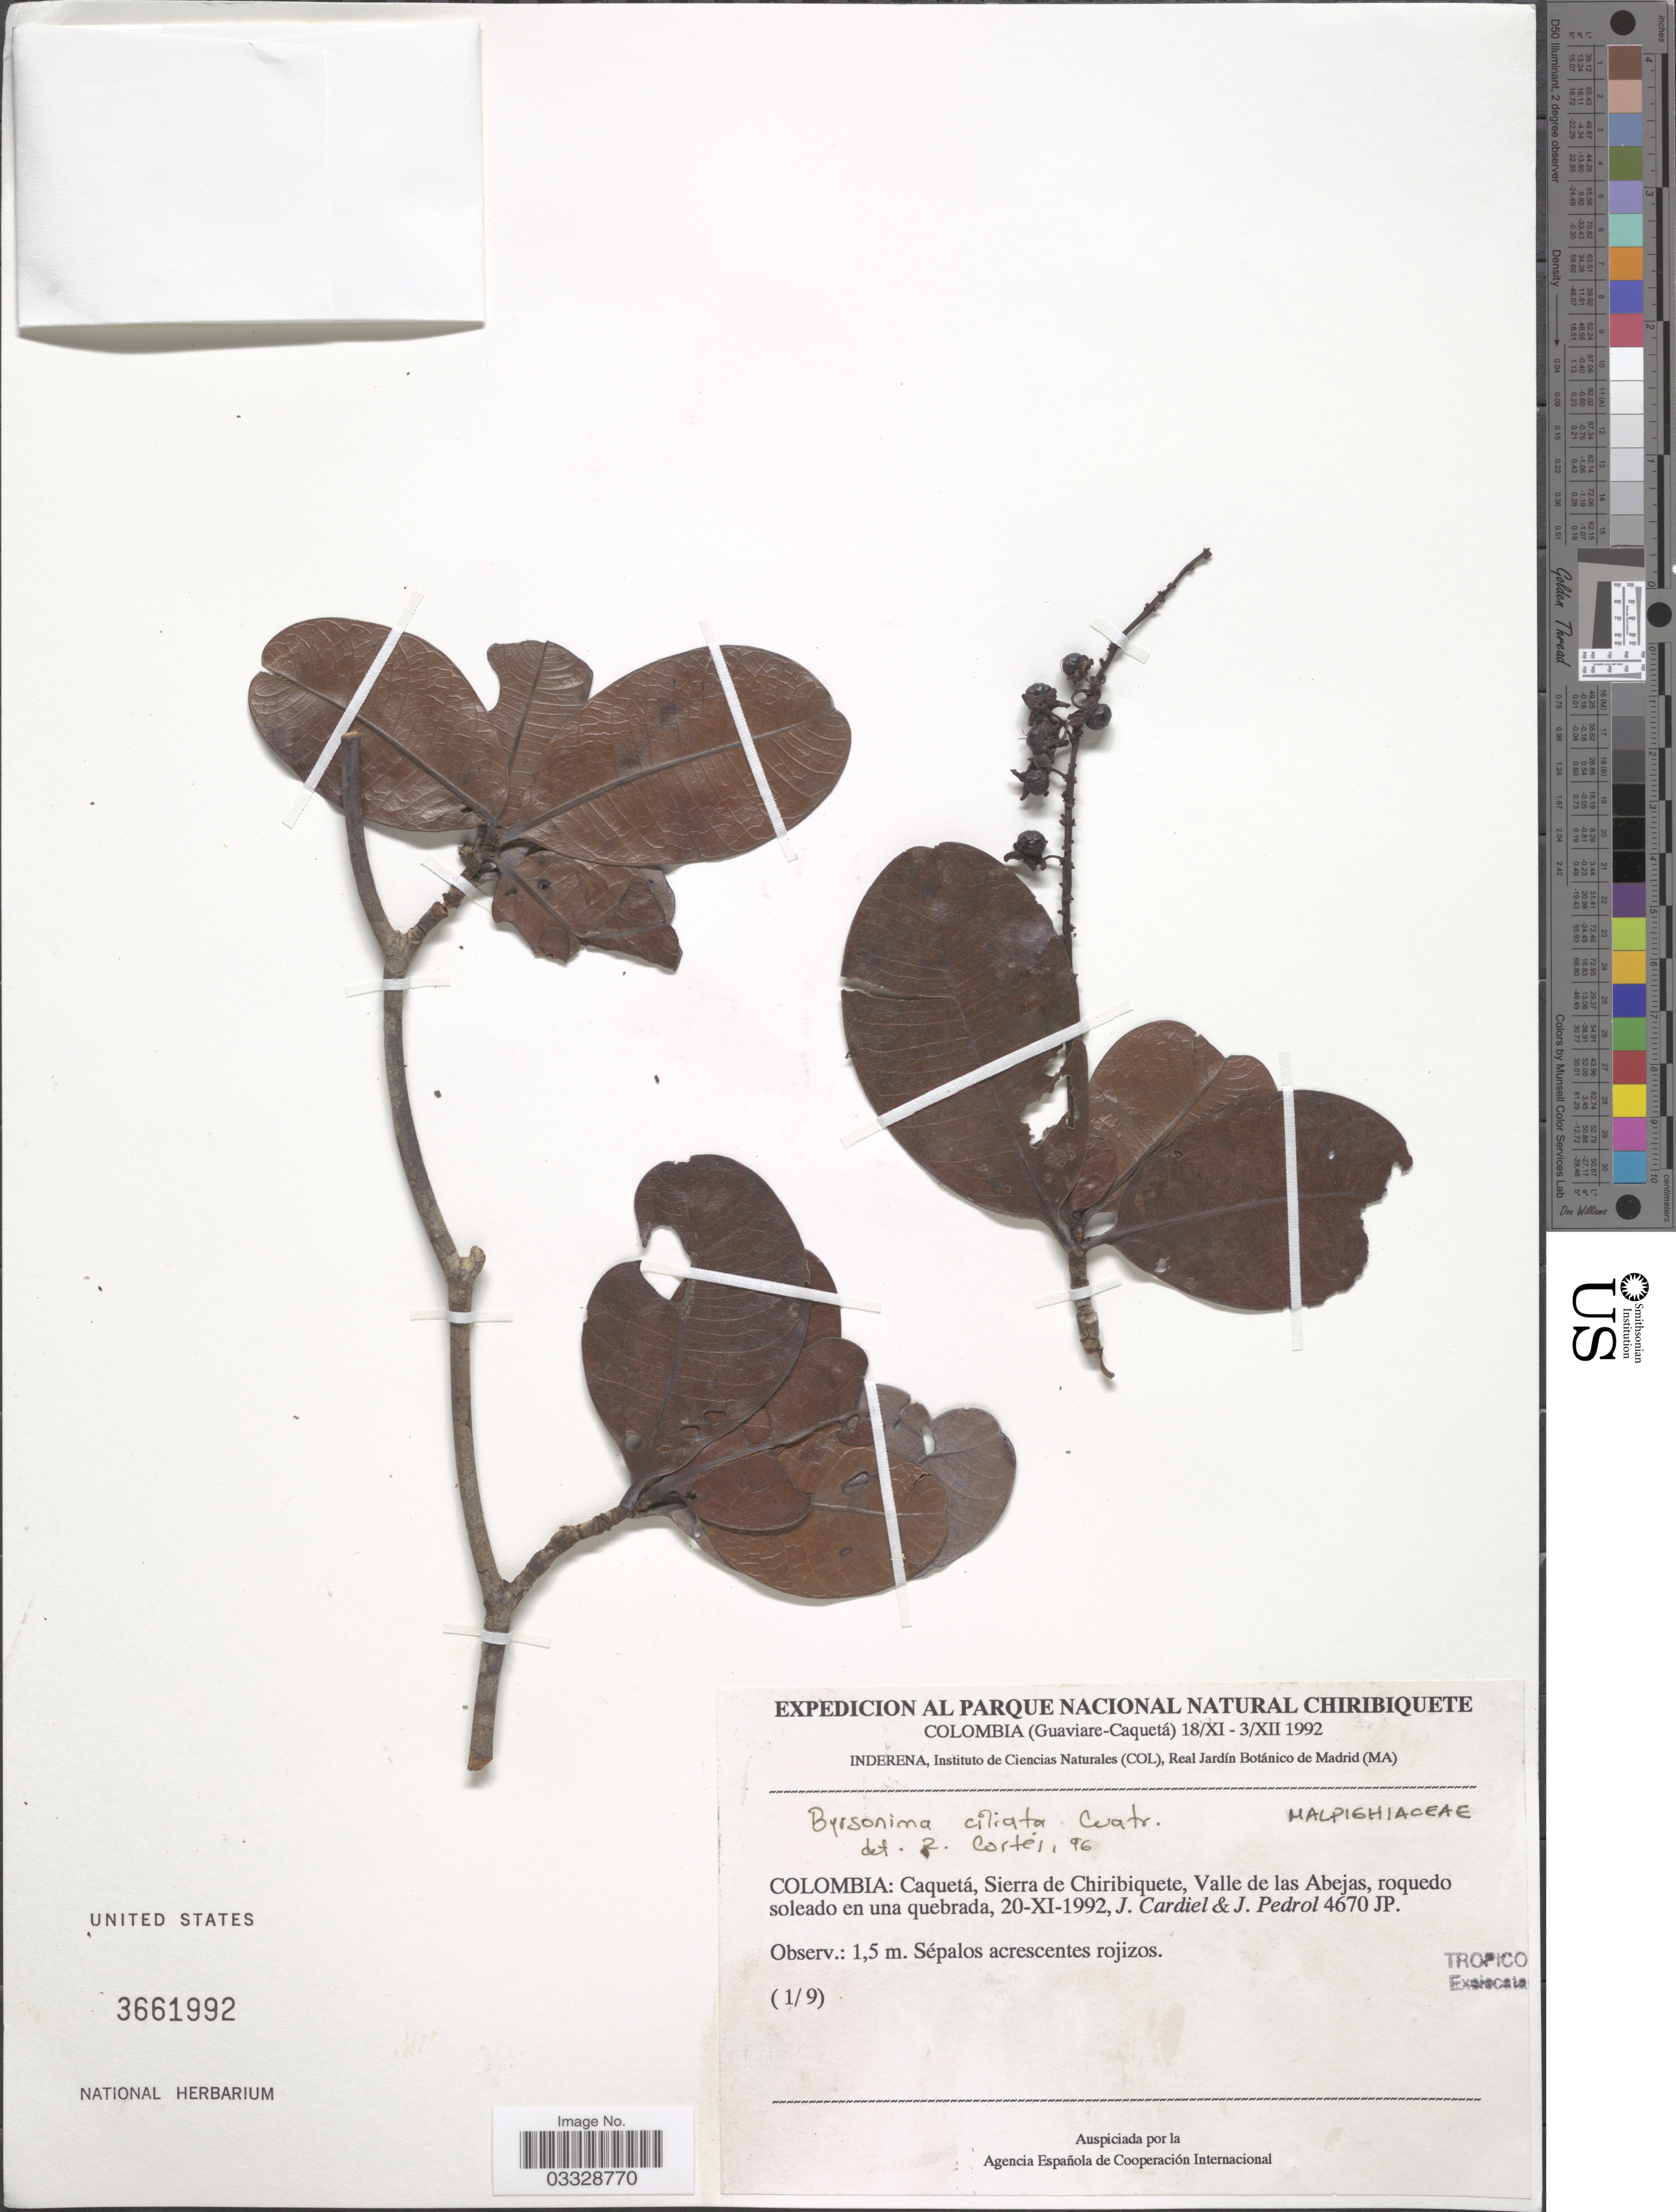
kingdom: Plantae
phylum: Tracheophyta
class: Magnoliopsida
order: Malpighiales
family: Malpighiaceae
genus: Byrsonima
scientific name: Byrsonima ciliata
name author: Cuatrec.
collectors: J. Cardiel & J. Pedrol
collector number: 4670JP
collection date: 1992-11-20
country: Colombia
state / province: Caquetá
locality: Sierra de Chiribiquete, Valle de las Abejas, roquendo soleado en una quebrada.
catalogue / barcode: US 3661992